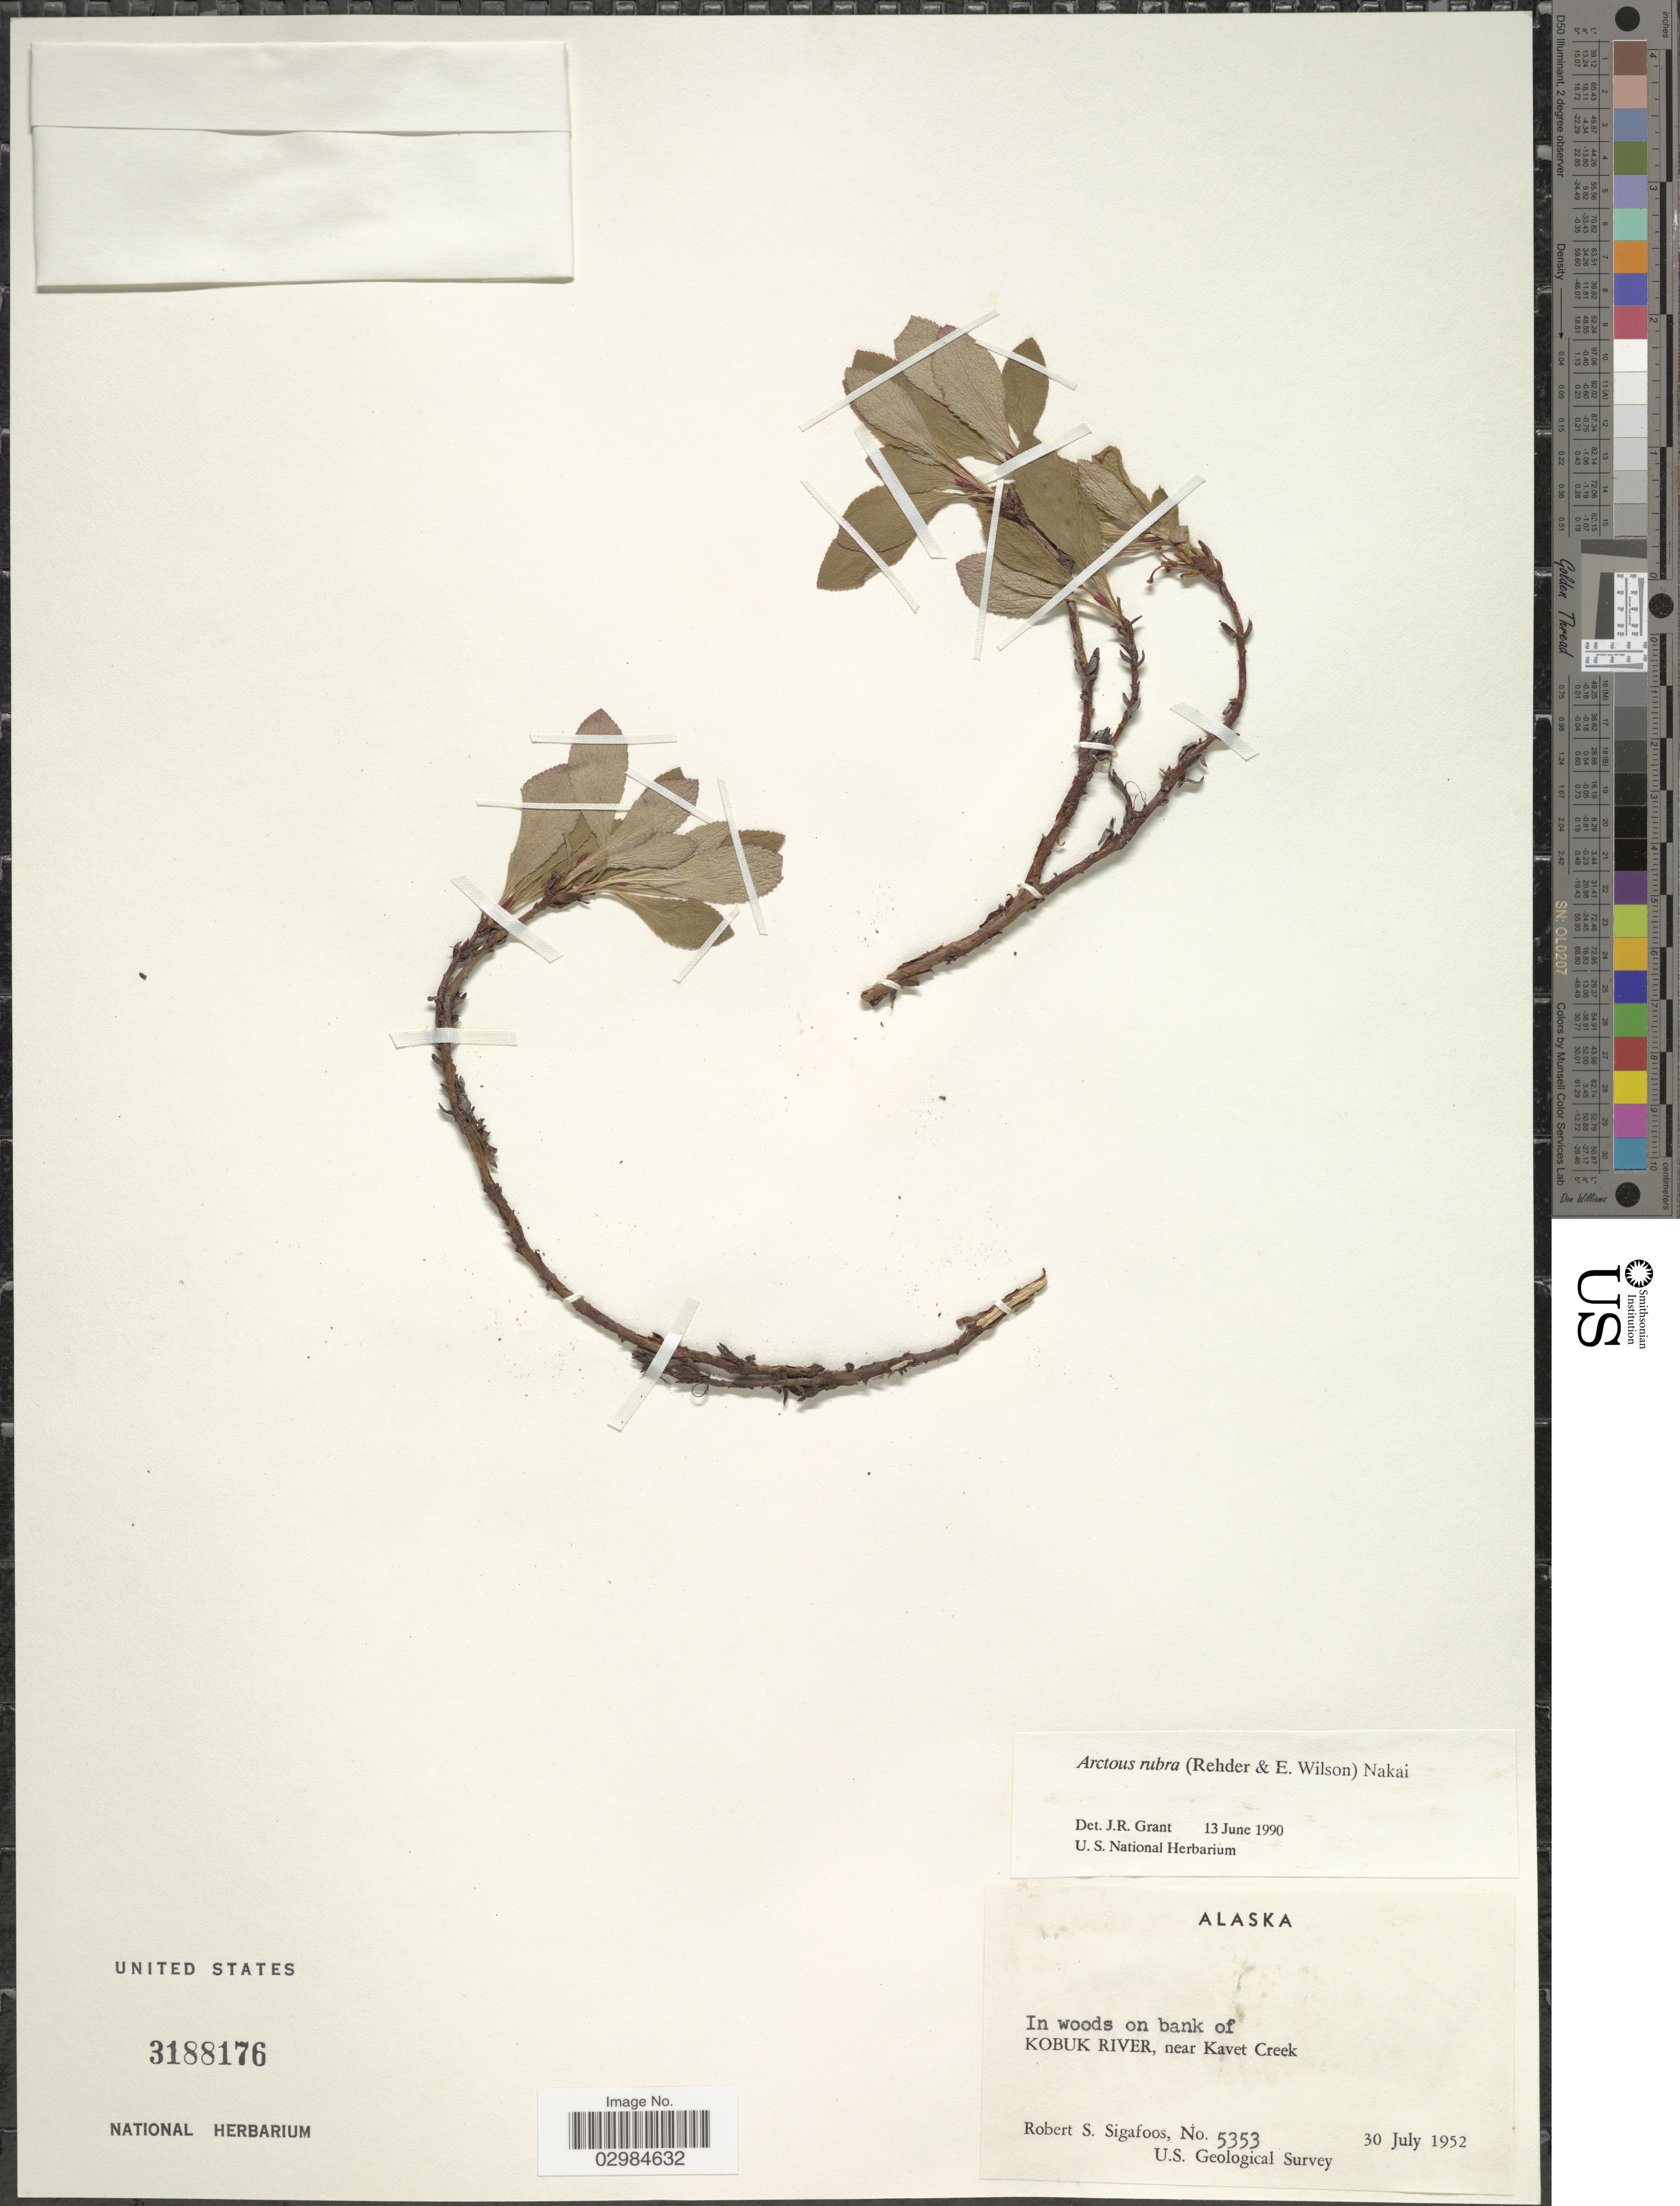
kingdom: Plantae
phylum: Tracheophyta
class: Magnoliopsida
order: Ericales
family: Ericaceae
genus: Arctostaphylos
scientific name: Arctostaphylos rubra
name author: (Rehder & E.H. Wilson) Fernald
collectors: R. Sigafoos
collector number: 5353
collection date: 1952-07-30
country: United States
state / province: Alaska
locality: In woods on bank of Kobuk River, near Kavet Creek.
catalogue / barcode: US 3188176